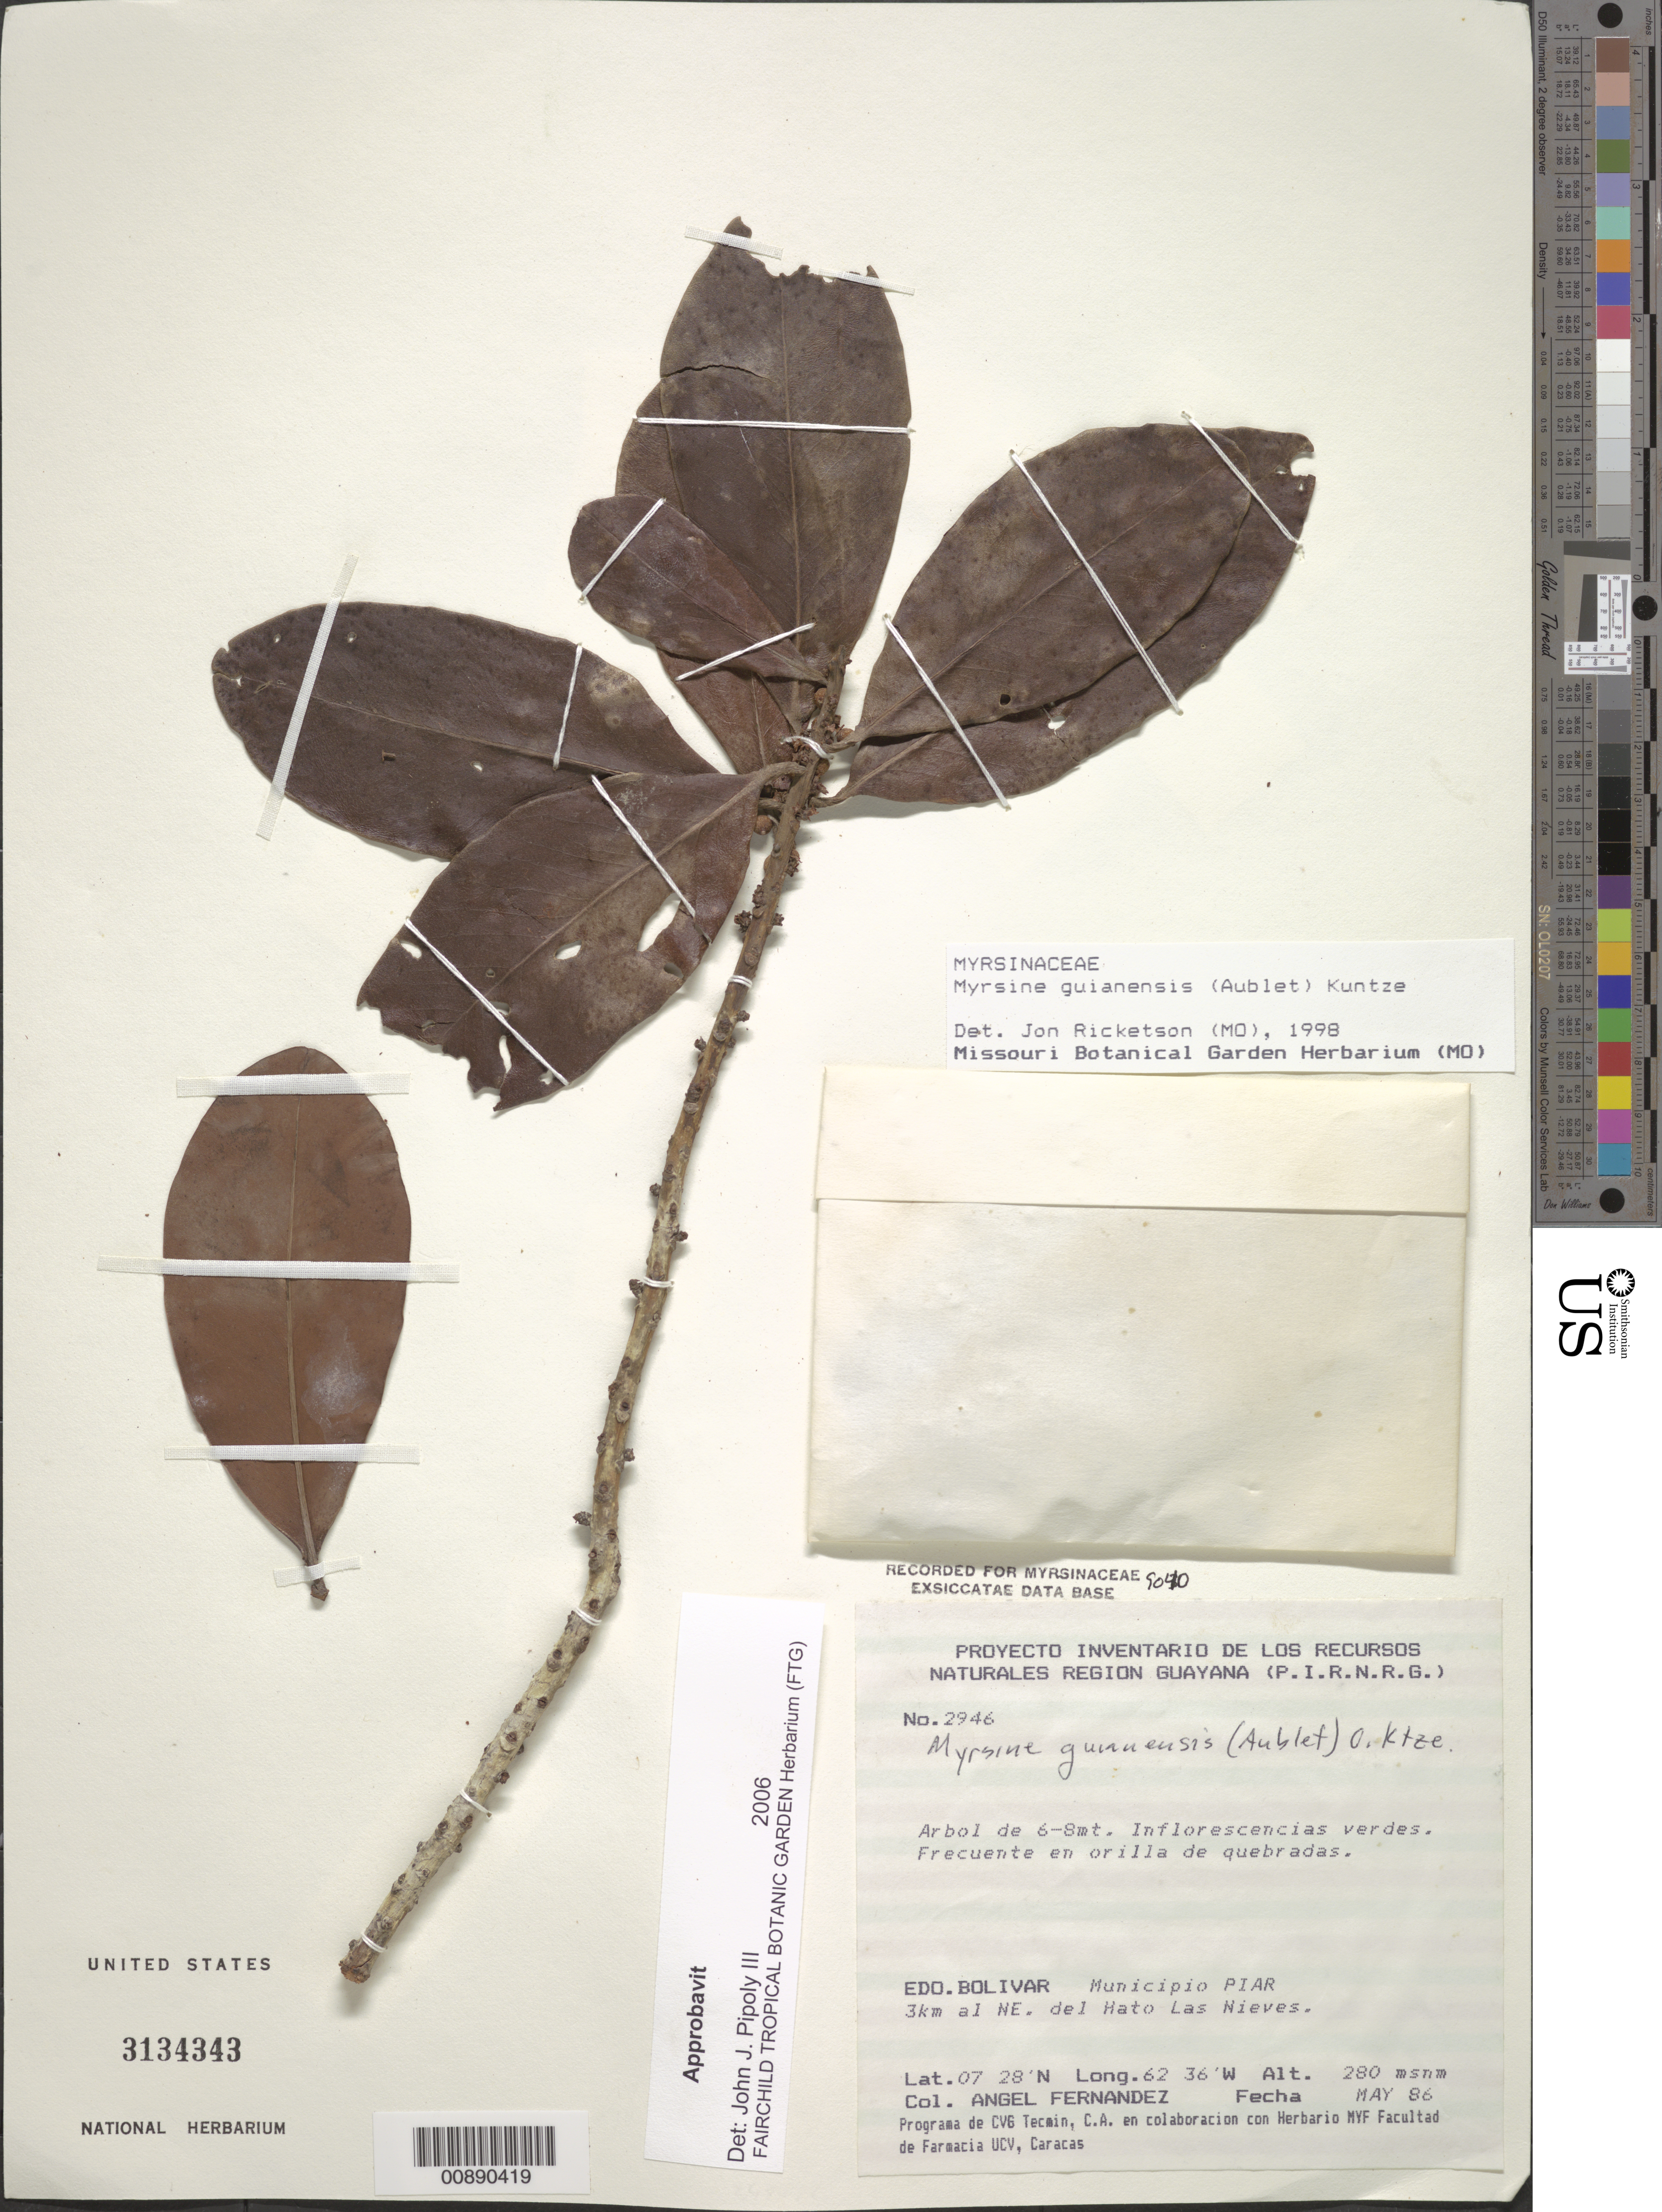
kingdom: Plantae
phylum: Tracheophyta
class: Magnoliopsida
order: Ericales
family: Primulaceae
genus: Myrsine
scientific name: Myrsine guianensis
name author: (Aubl.) Kuntze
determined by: Pipoly, J. J., III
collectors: A. Fernández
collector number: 2946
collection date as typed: May-86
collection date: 1986-05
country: Venezuela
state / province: Bolívar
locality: Mun. Piar, 3 km NE del Hato Las Nieves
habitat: Orilla de quebradas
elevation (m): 280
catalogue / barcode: US 3134343